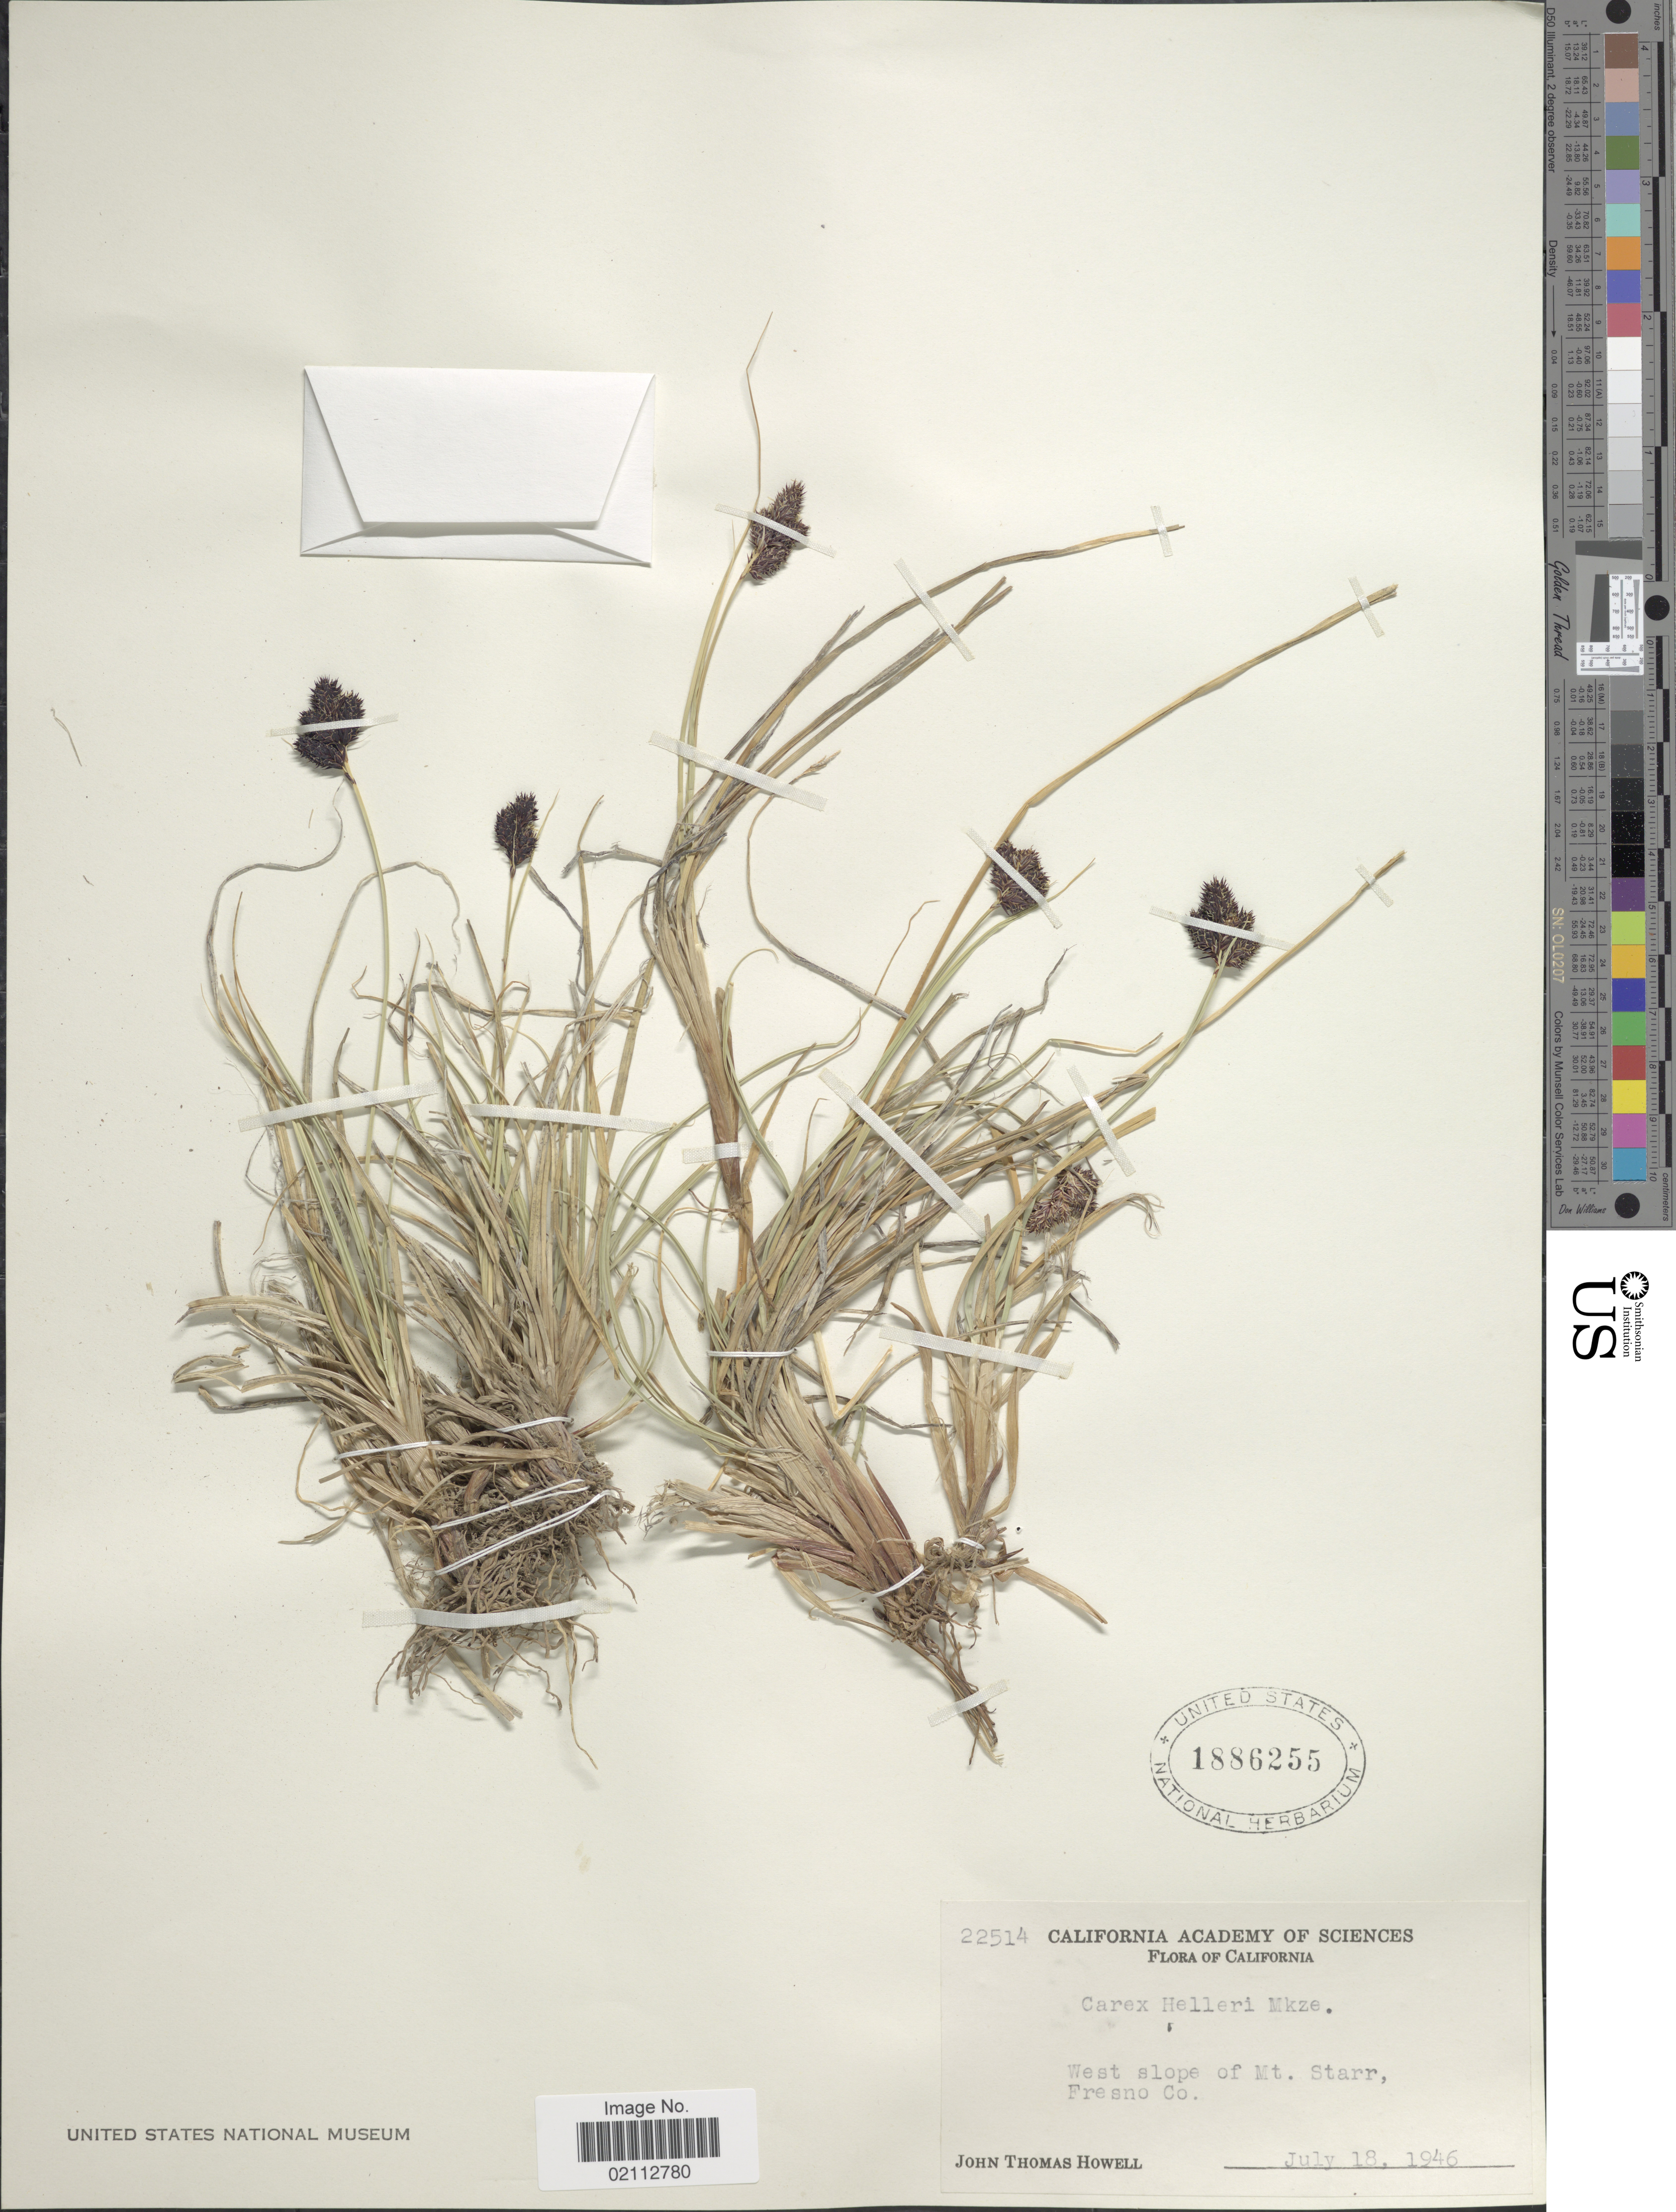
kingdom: Plantae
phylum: Tracheophyta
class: Liliopsida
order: Poales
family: Cyperaceae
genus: Carex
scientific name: Carex helleri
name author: Mack.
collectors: J. T. Howell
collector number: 22514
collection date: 1946-07-18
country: United States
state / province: California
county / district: Fresno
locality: West slope of Mt. Starr, Fresno Co.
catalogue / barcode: US 1886255